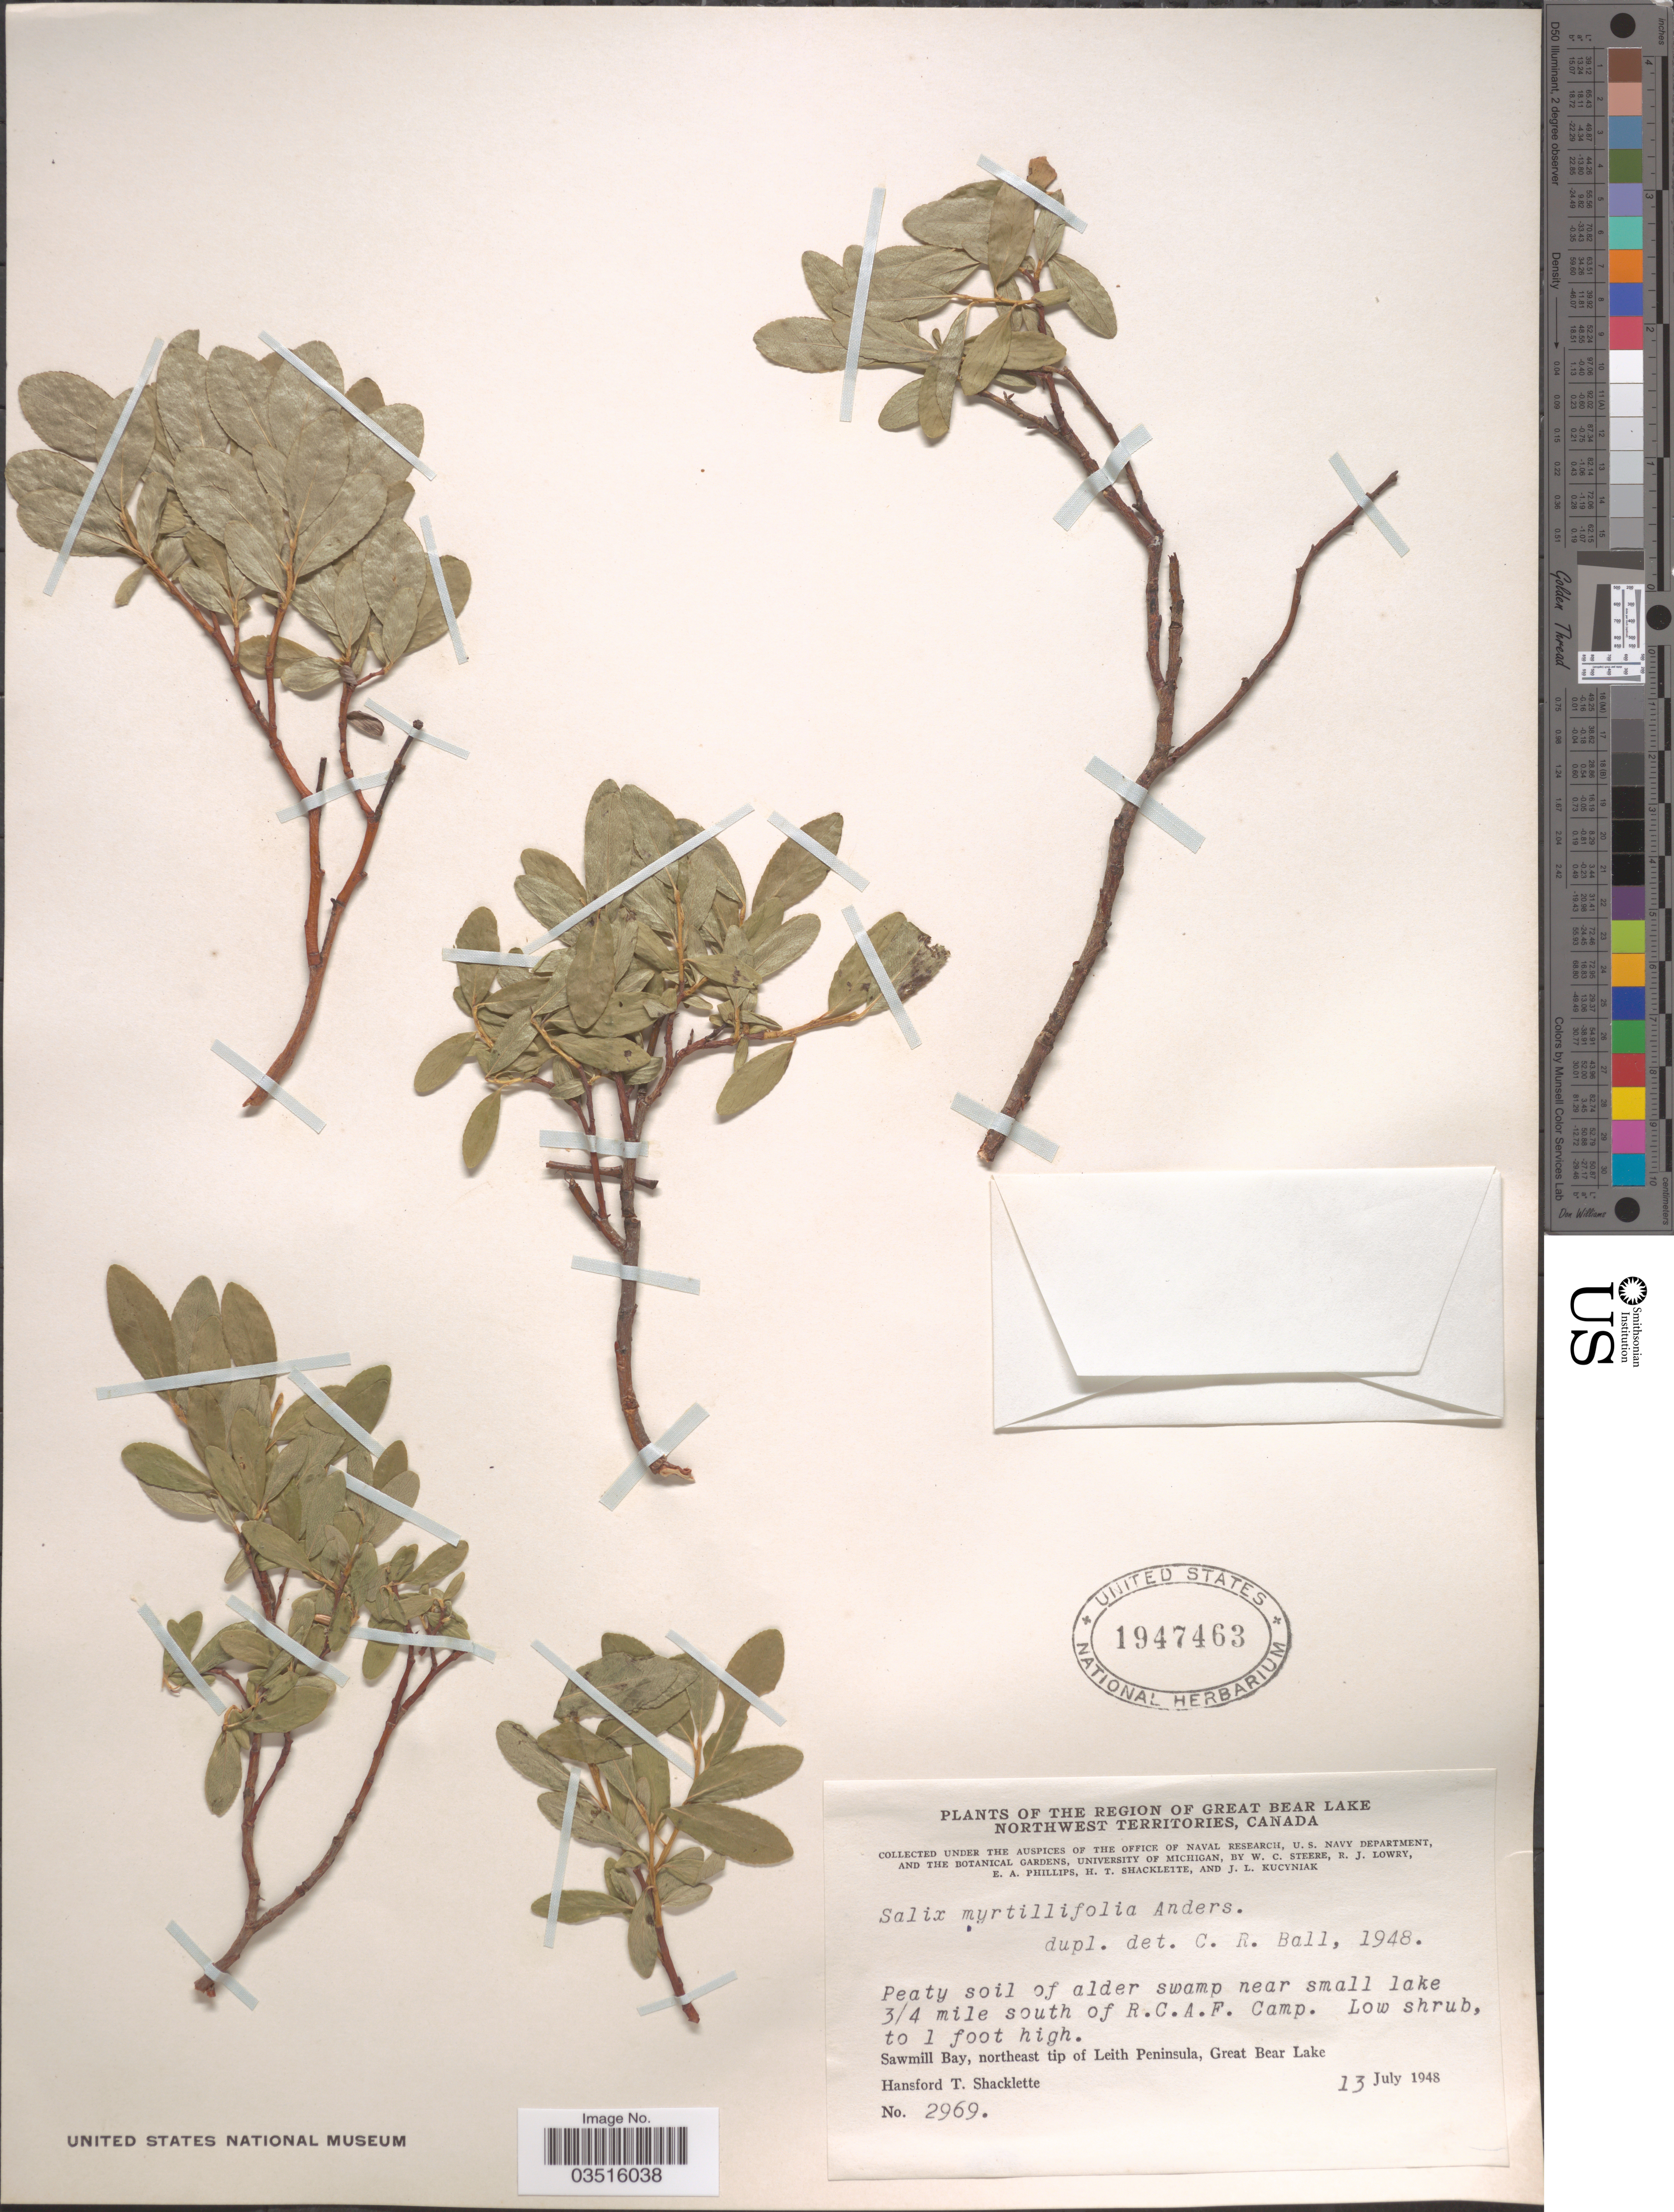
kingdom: Plantae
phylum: Tracheophyta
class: Magnoliopsida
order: Malpighiales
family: Salicaceae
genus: Salix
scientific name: Salix myrtillifolia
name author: Andersson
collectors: H. Shacklette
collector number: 2969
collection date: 1948-07-13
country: Canada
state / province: Northwest Territories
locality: The Region of Great Bear Lake. Peaty soil of alder swamp near small lake 3/4 mile south of R.C.A.F. Camp. Sawmill Bay, northeast tip of Leith Peninsula, Great Bear Lake.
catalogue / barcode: US 1947463